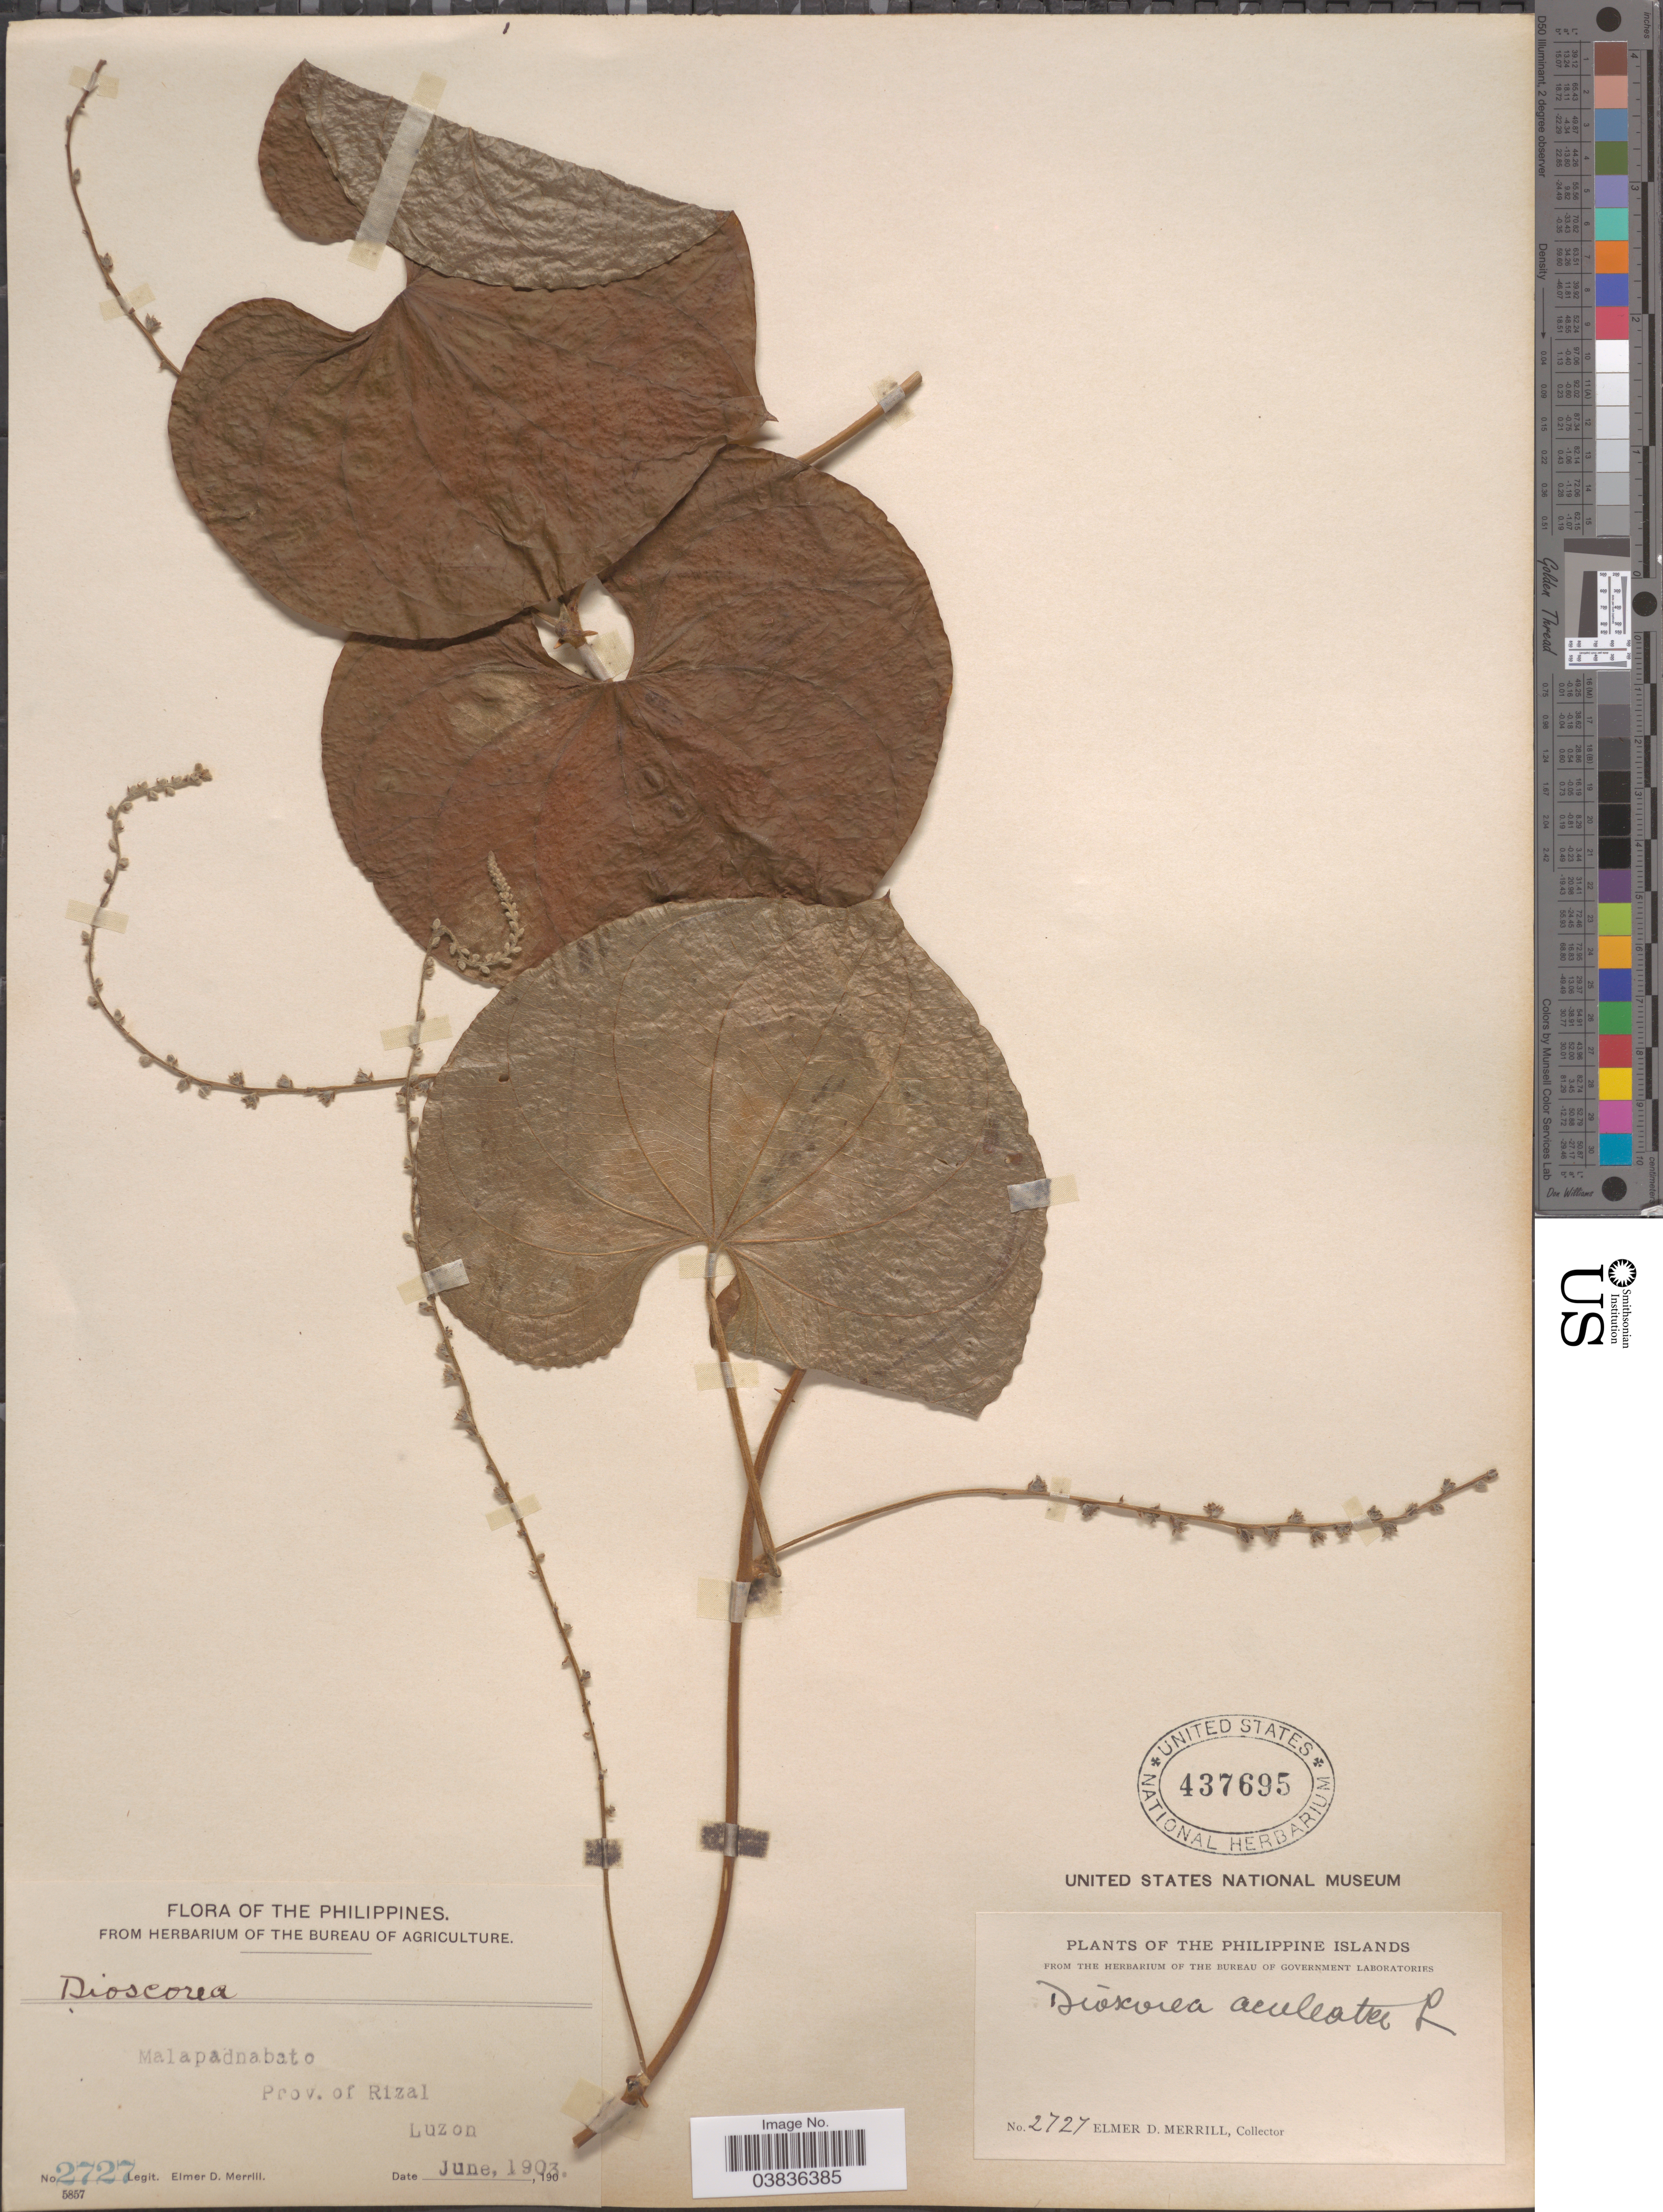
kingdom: Plantae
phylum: Tracheophyta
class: Liliopsida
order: Dioscoreales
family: Dioscoreaceae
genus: Dioscorea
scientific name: Dioscorea esculenta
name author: (Lour.) Burkill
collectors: E. D. Merrill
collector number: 2727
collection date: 1903-06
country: Philippines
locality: Philippine Islands. Malapadnabato. Prov. of Rizal. Luzon.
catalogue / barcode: US 437695